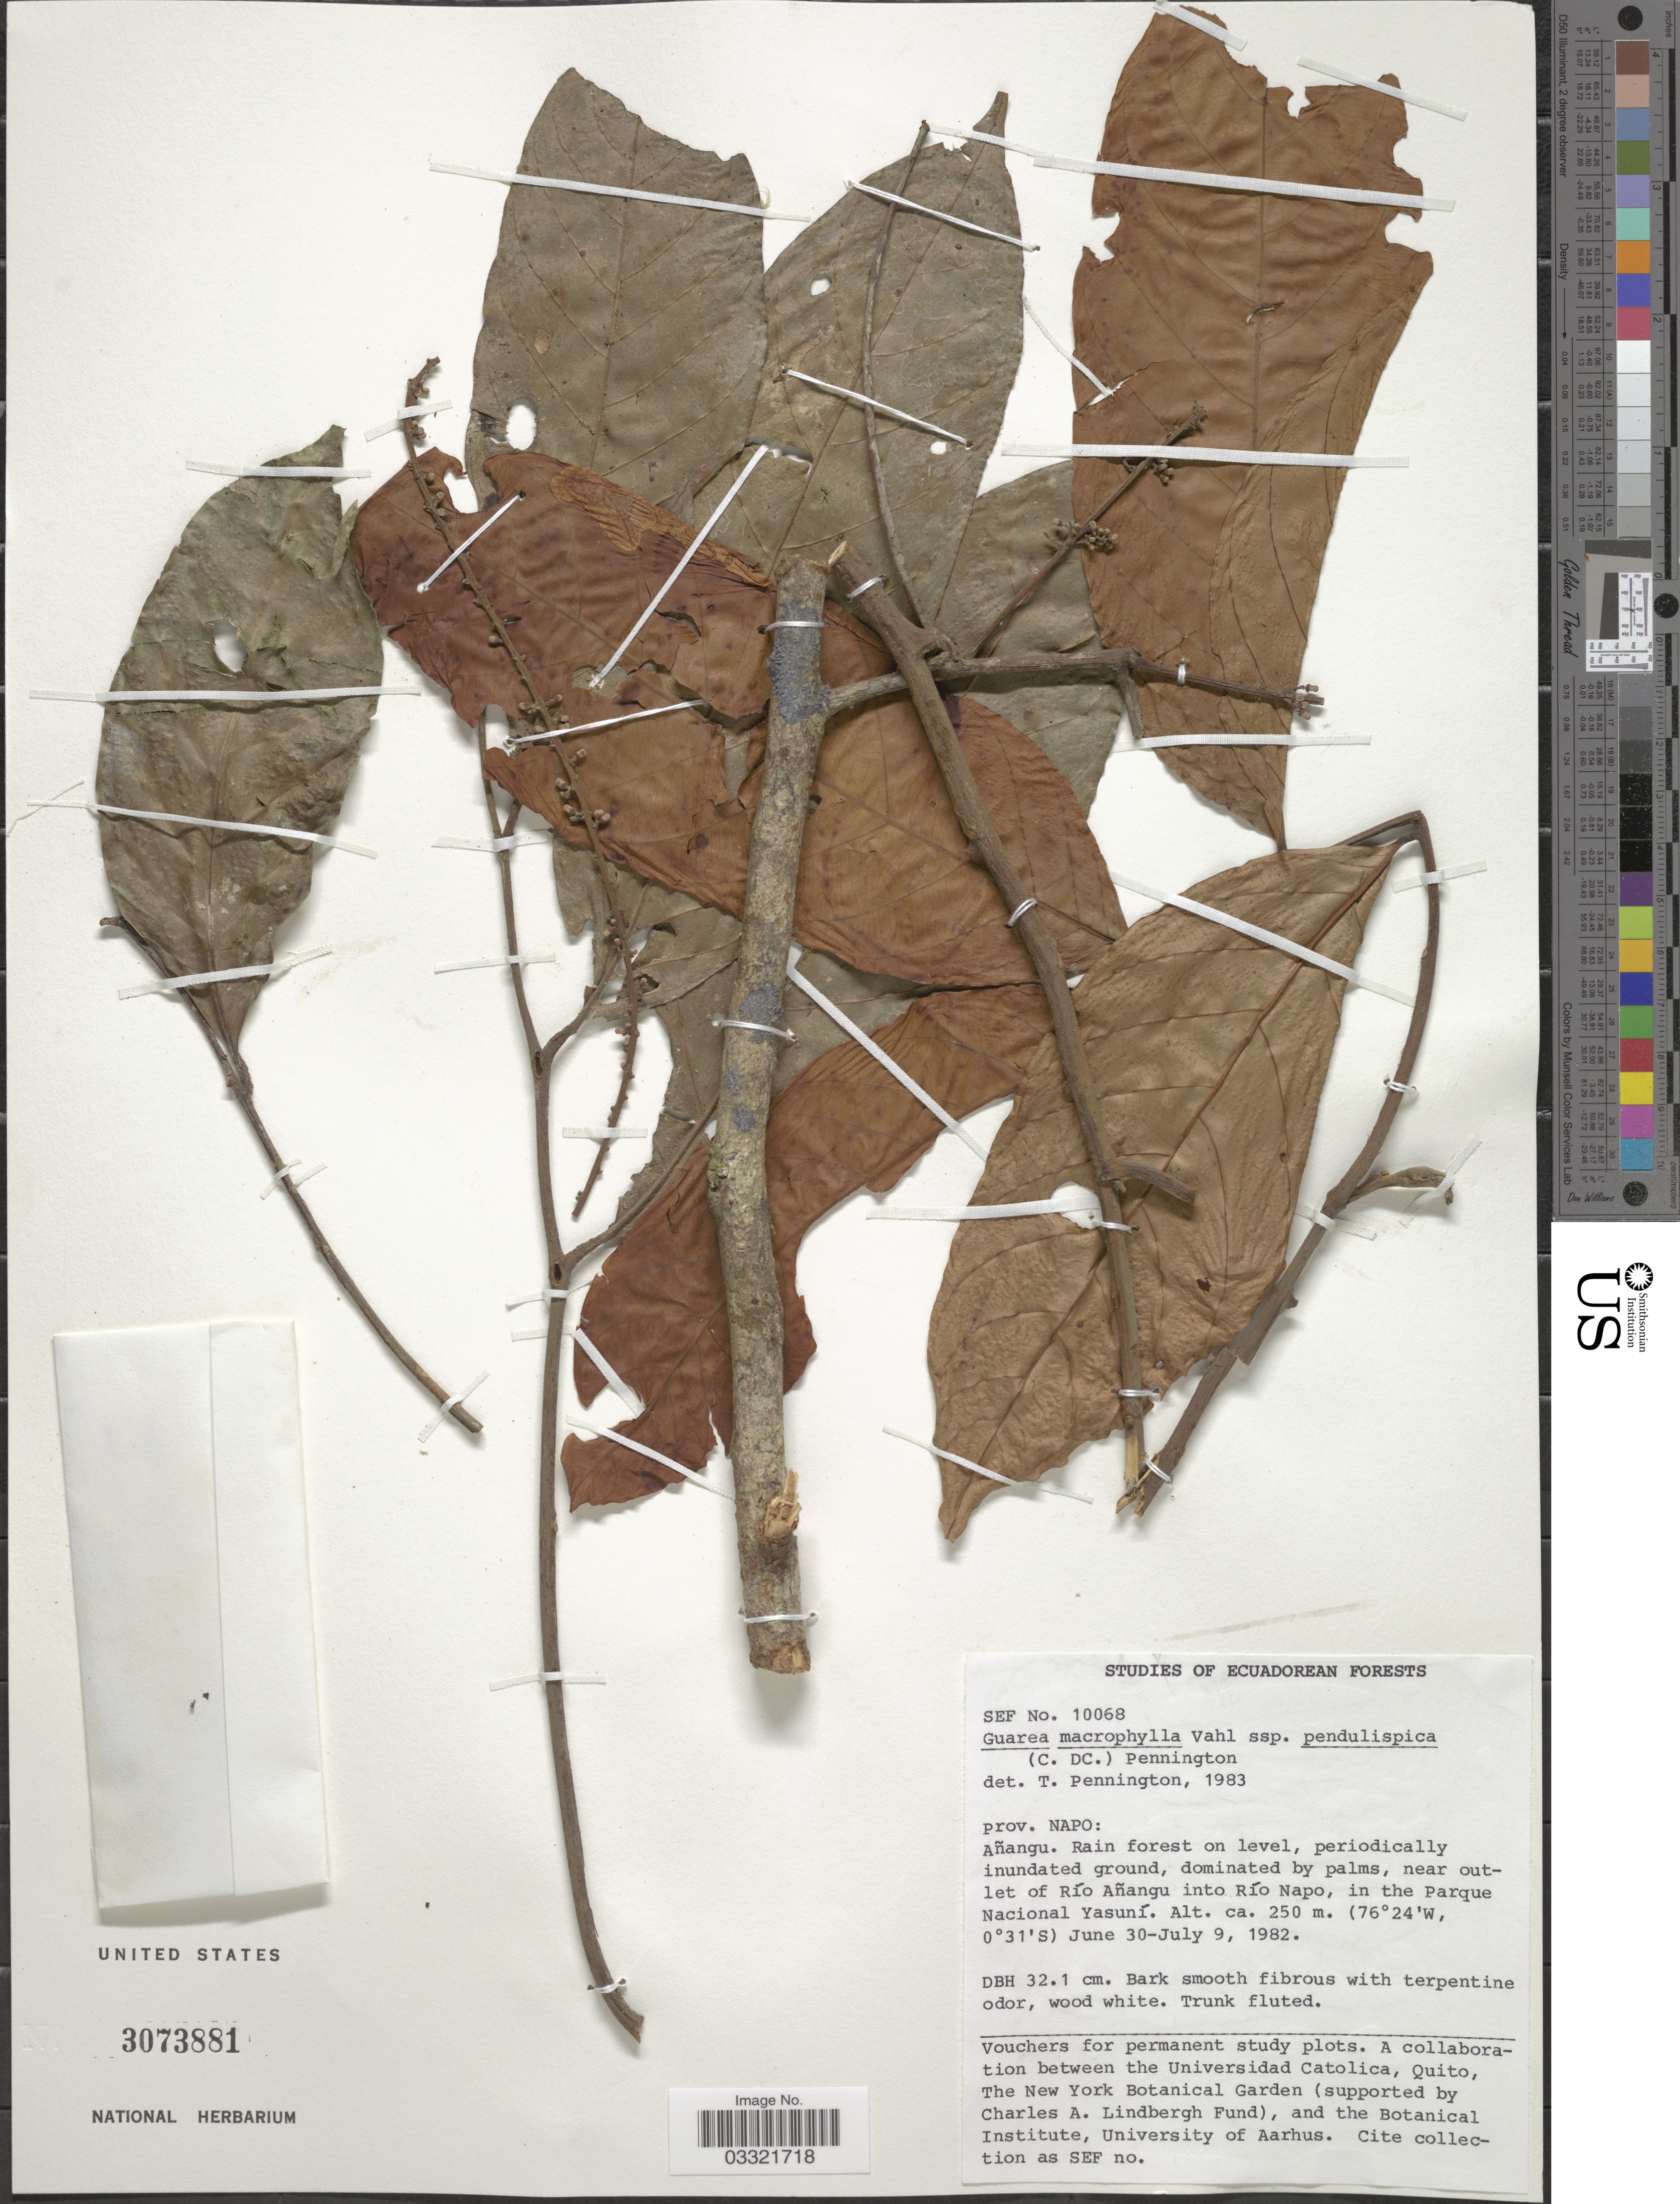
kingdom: Plantae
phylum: Tracheophyta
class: Magnoliopsida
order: Sapindales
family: Meliaceae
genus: Guarea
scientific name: Guarea macrophylla subsp. pendulispica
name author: (C. DC.) T.D. Penn.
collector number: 10068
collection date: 1982-06-30/1982-07-09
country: Ecuador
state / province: Napo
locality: Añangu. Near outlet of Río Añangu into Río Napo, in the Parque Nacional Yasuní.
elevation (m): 250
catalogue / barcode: US 3073881